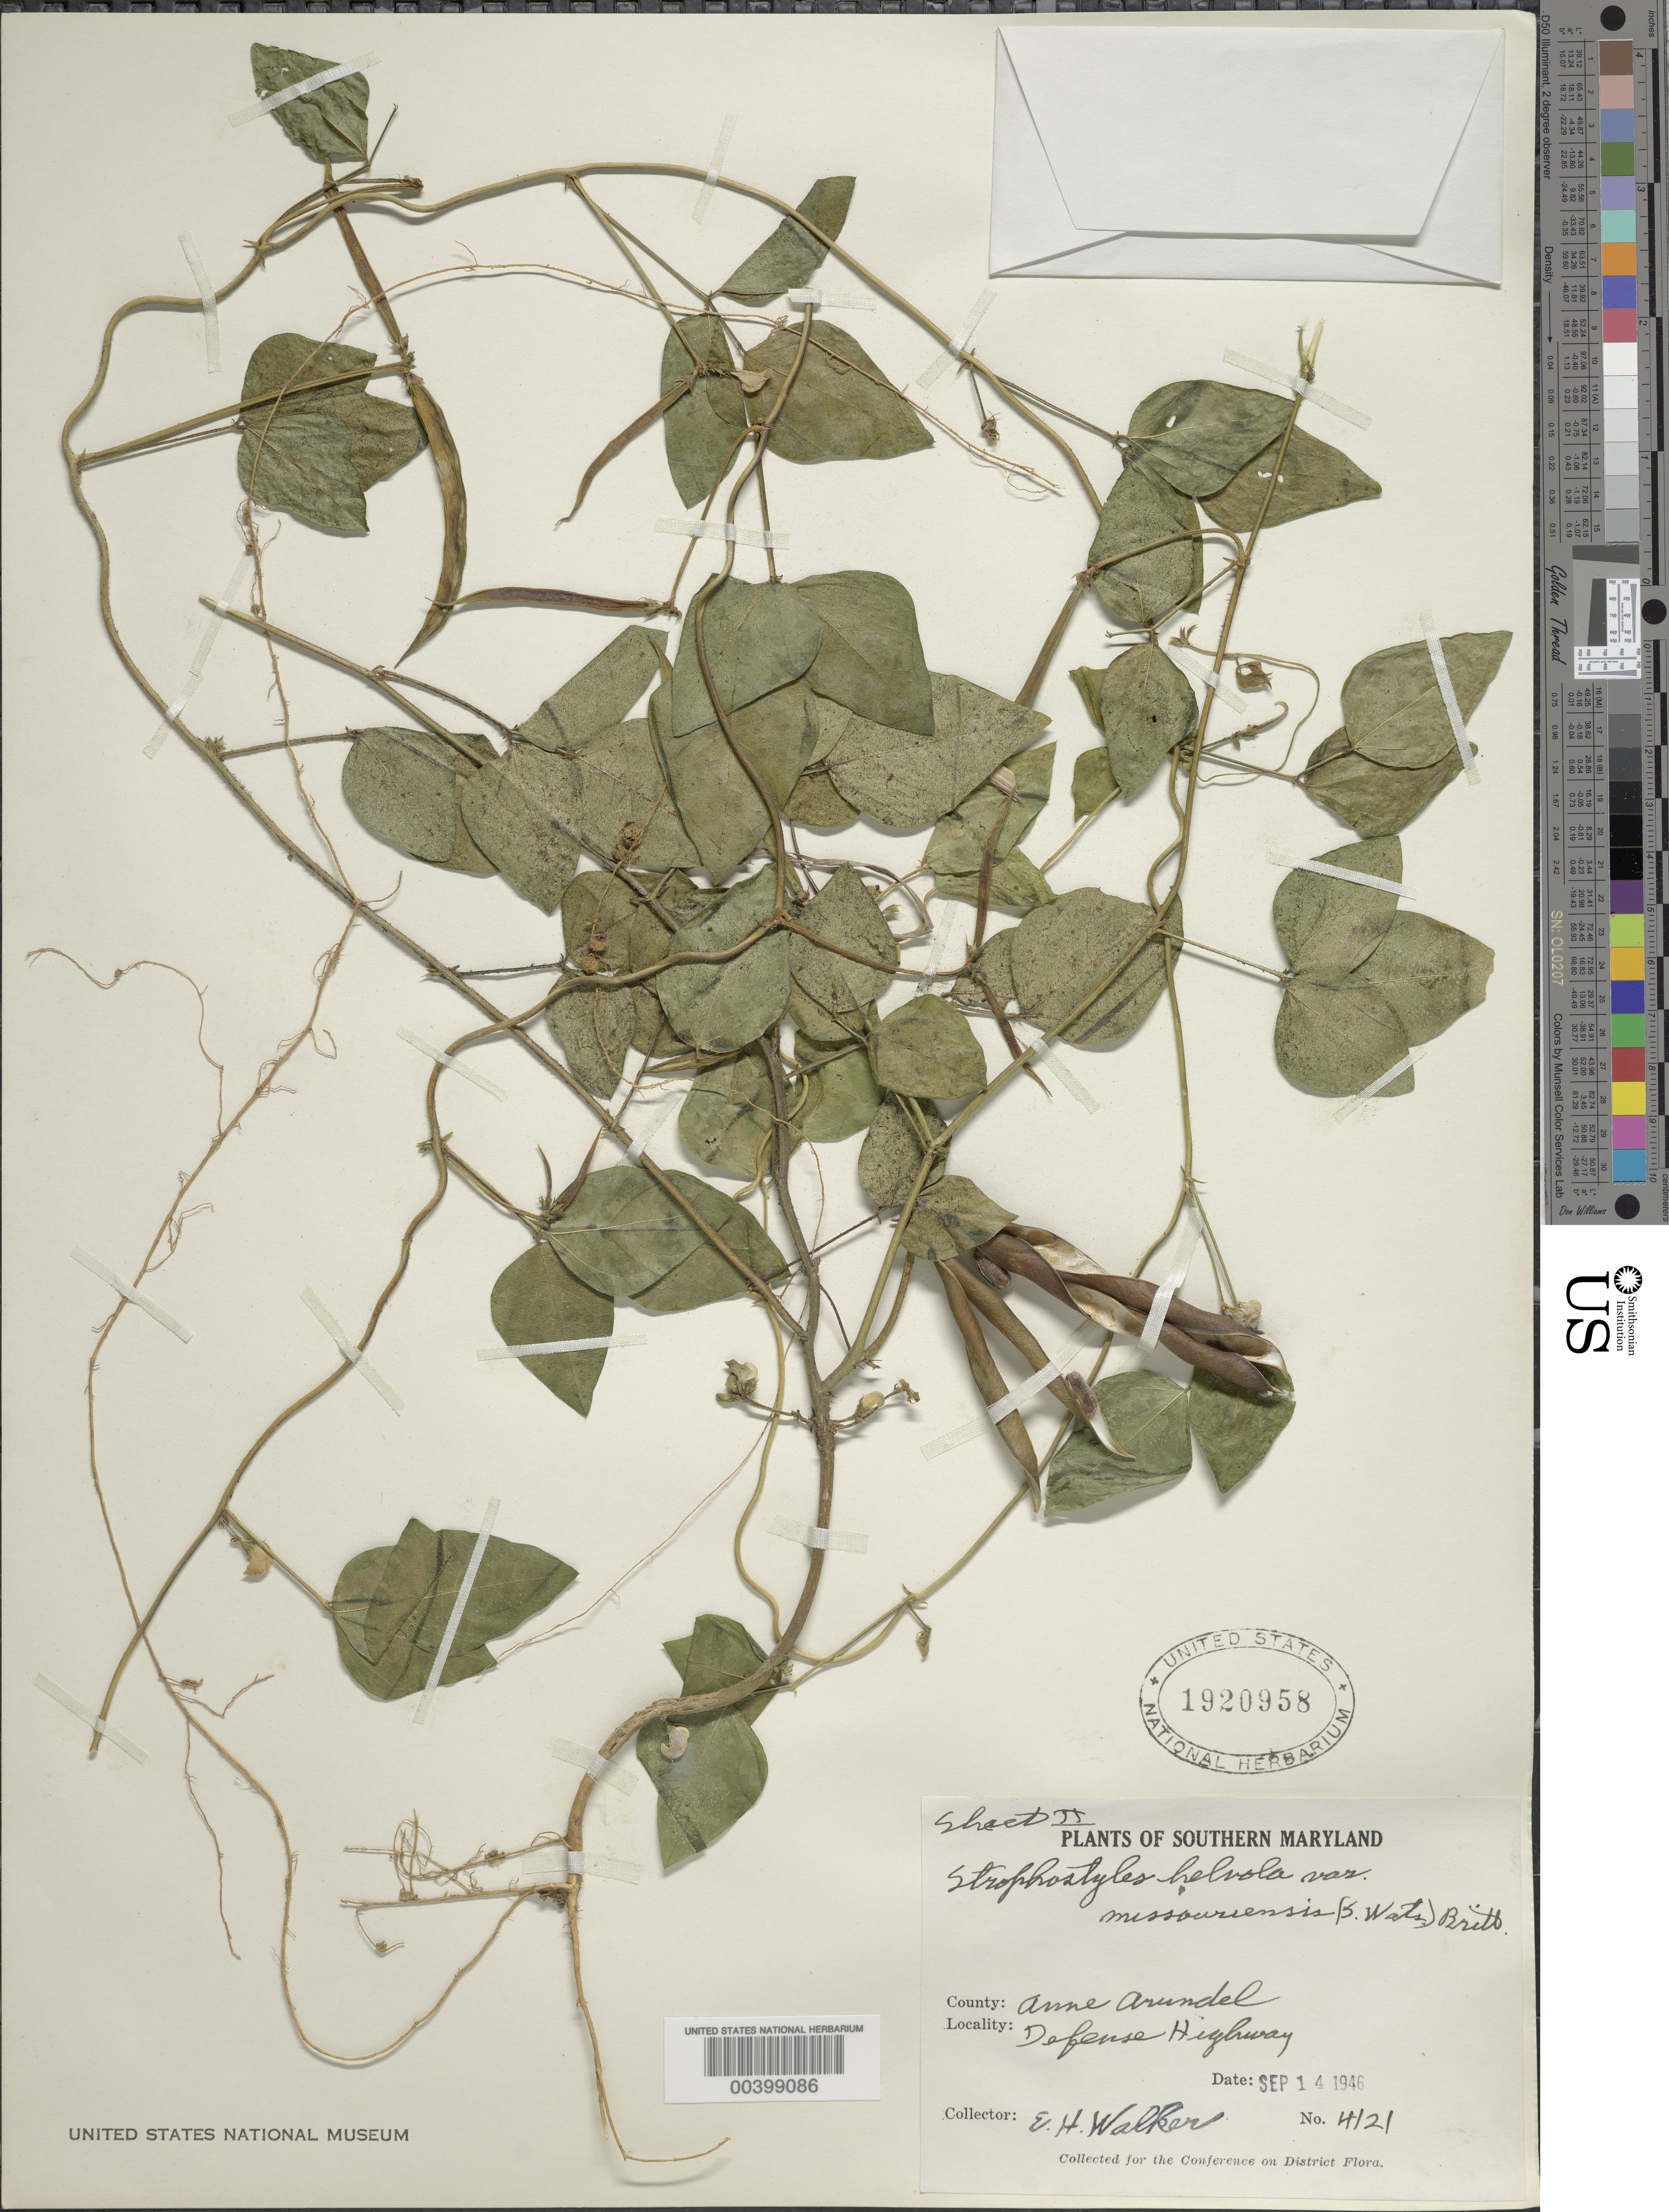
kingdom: Plantae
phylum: Tracheophyta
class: Magnoliopsida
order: Fabales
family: Fabaceae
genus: Strophostyles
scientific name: Strophostyles helvola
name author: (L.) Elliott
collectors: E. H. Walker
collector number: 4121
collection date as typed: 14 Sep 1946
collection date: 1946-09-14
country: United States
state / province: Maryland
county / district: Anne Arundel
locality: Defense Highway, at head of South River Estuary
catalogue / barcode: US 1920958